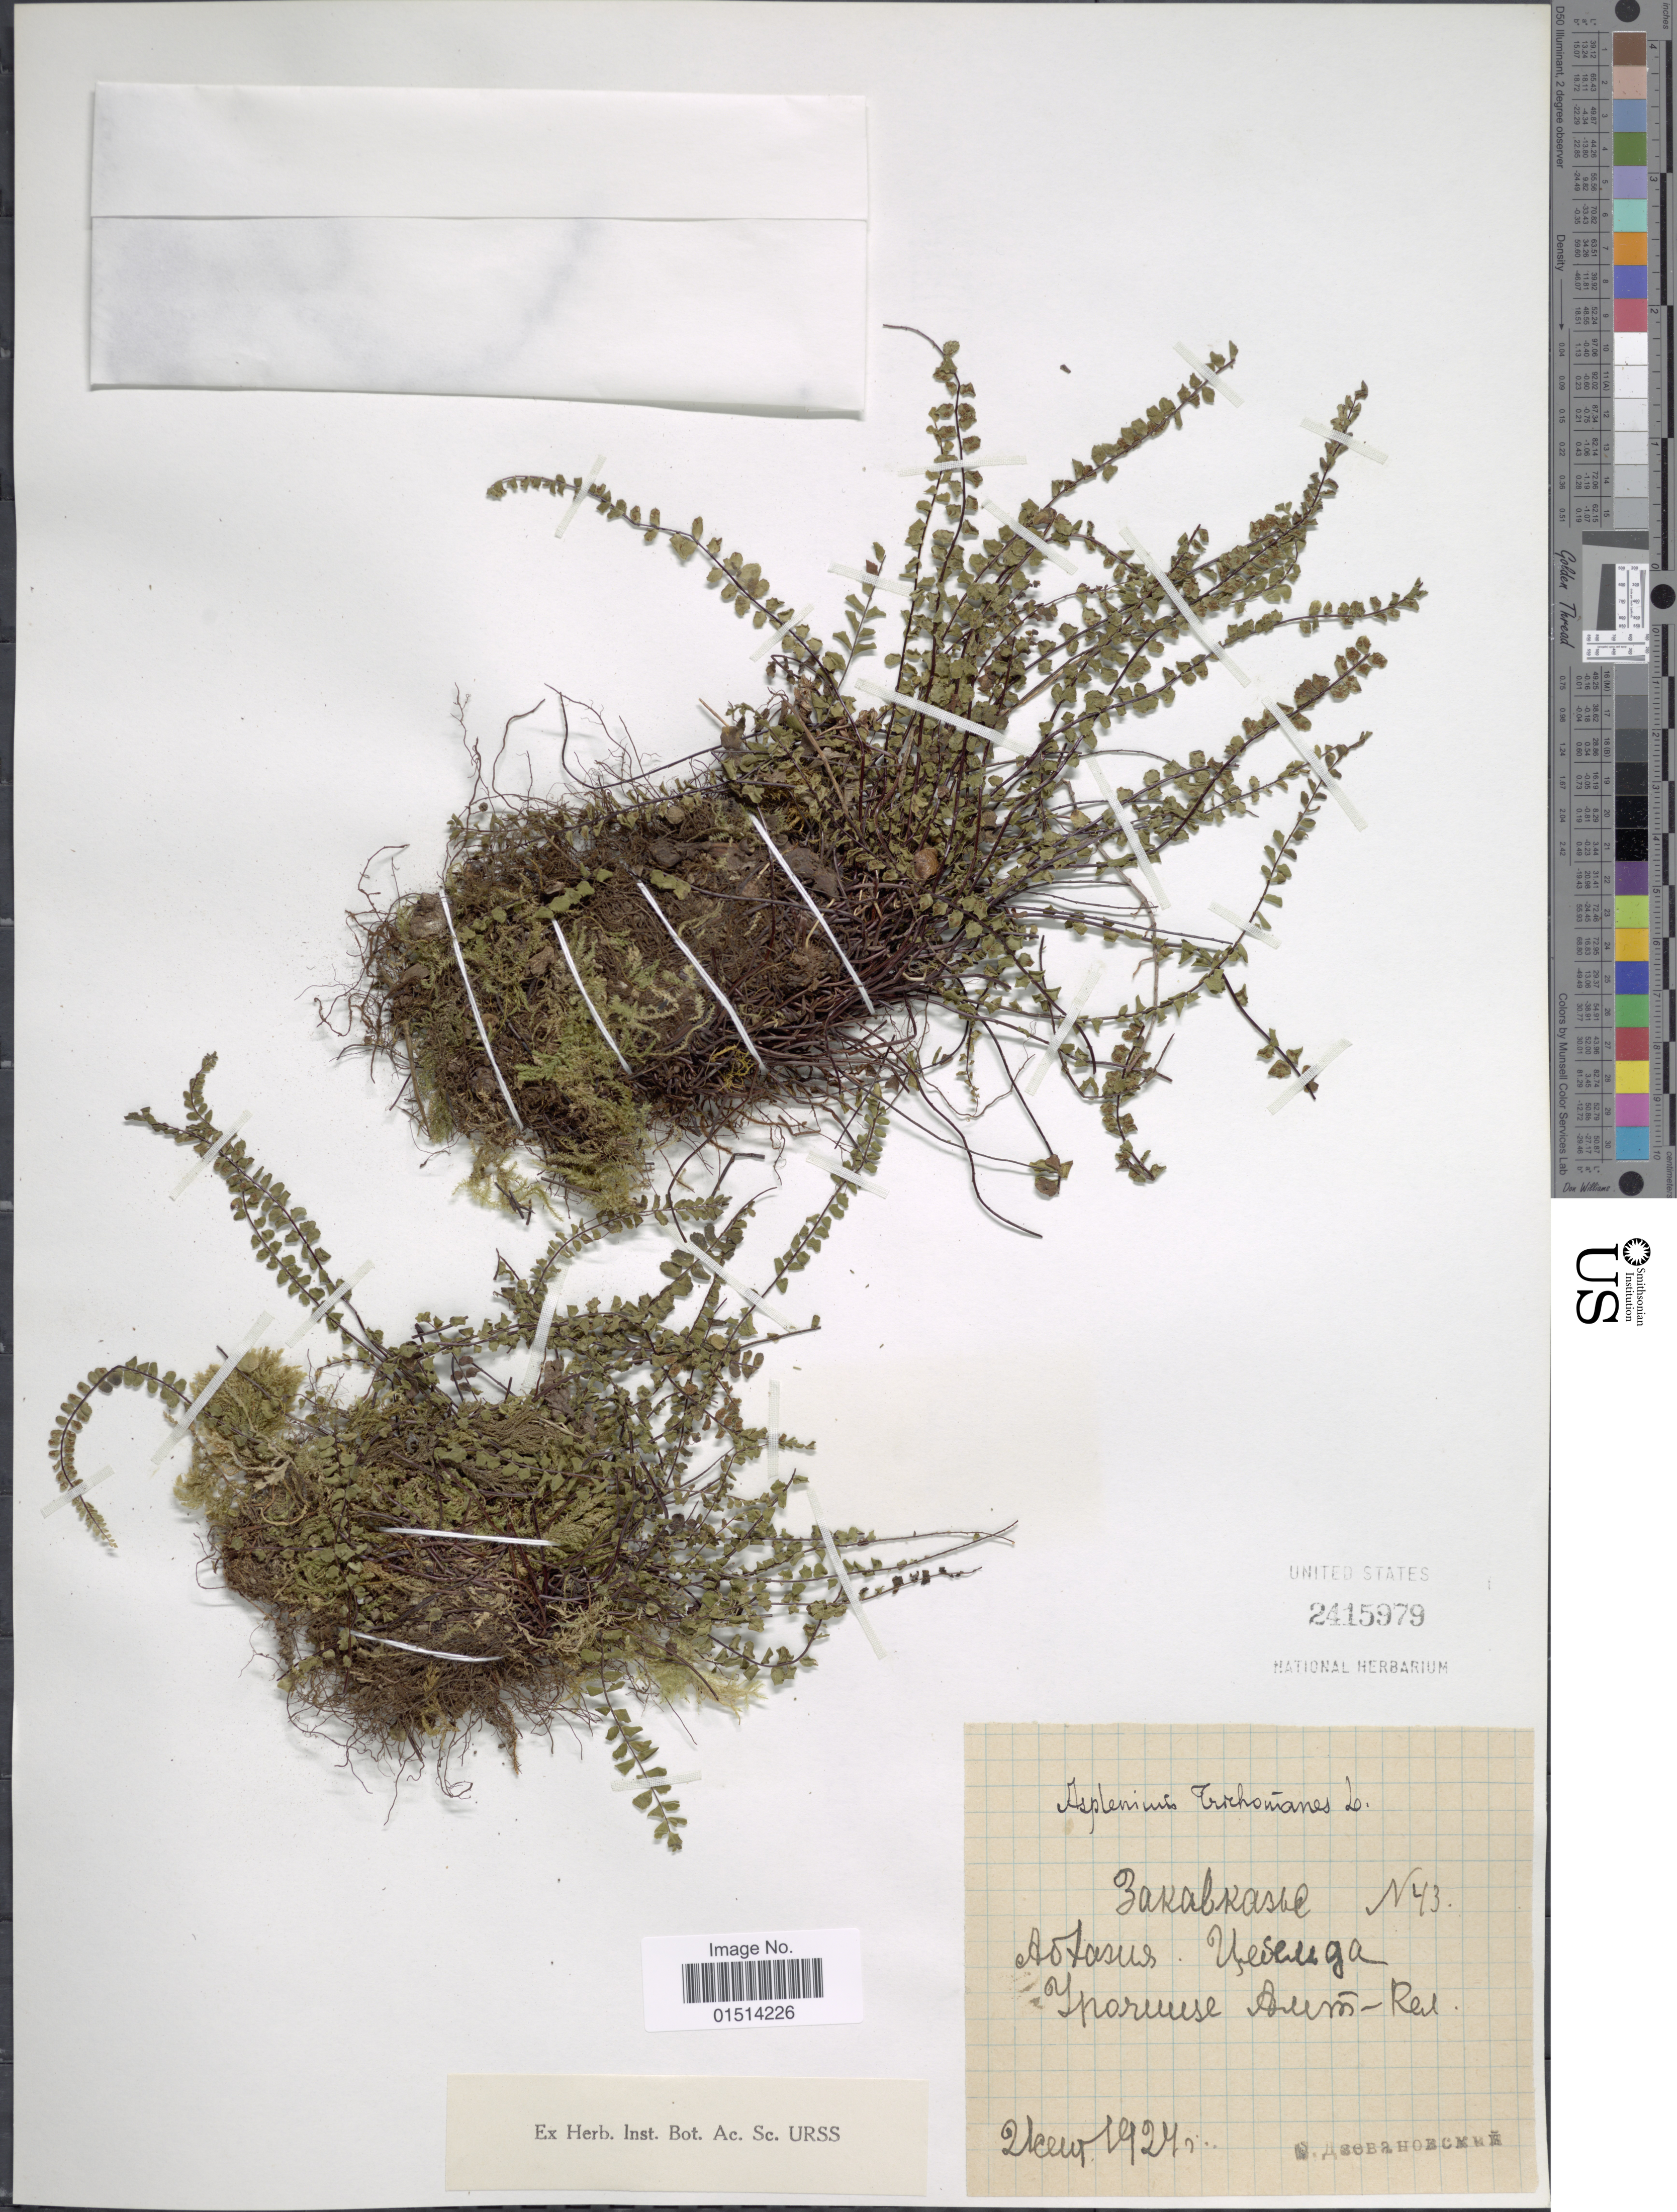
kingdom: Plantae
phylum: Tracheophyta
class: Polypodiopsida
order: Polypodiales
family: Aspleniaceae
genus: Asplenium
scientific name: Asplenium trichomanes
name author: L.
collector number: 43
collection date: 1924-08-21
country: Georgia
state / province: Abkhazia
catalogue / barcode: US 2415979